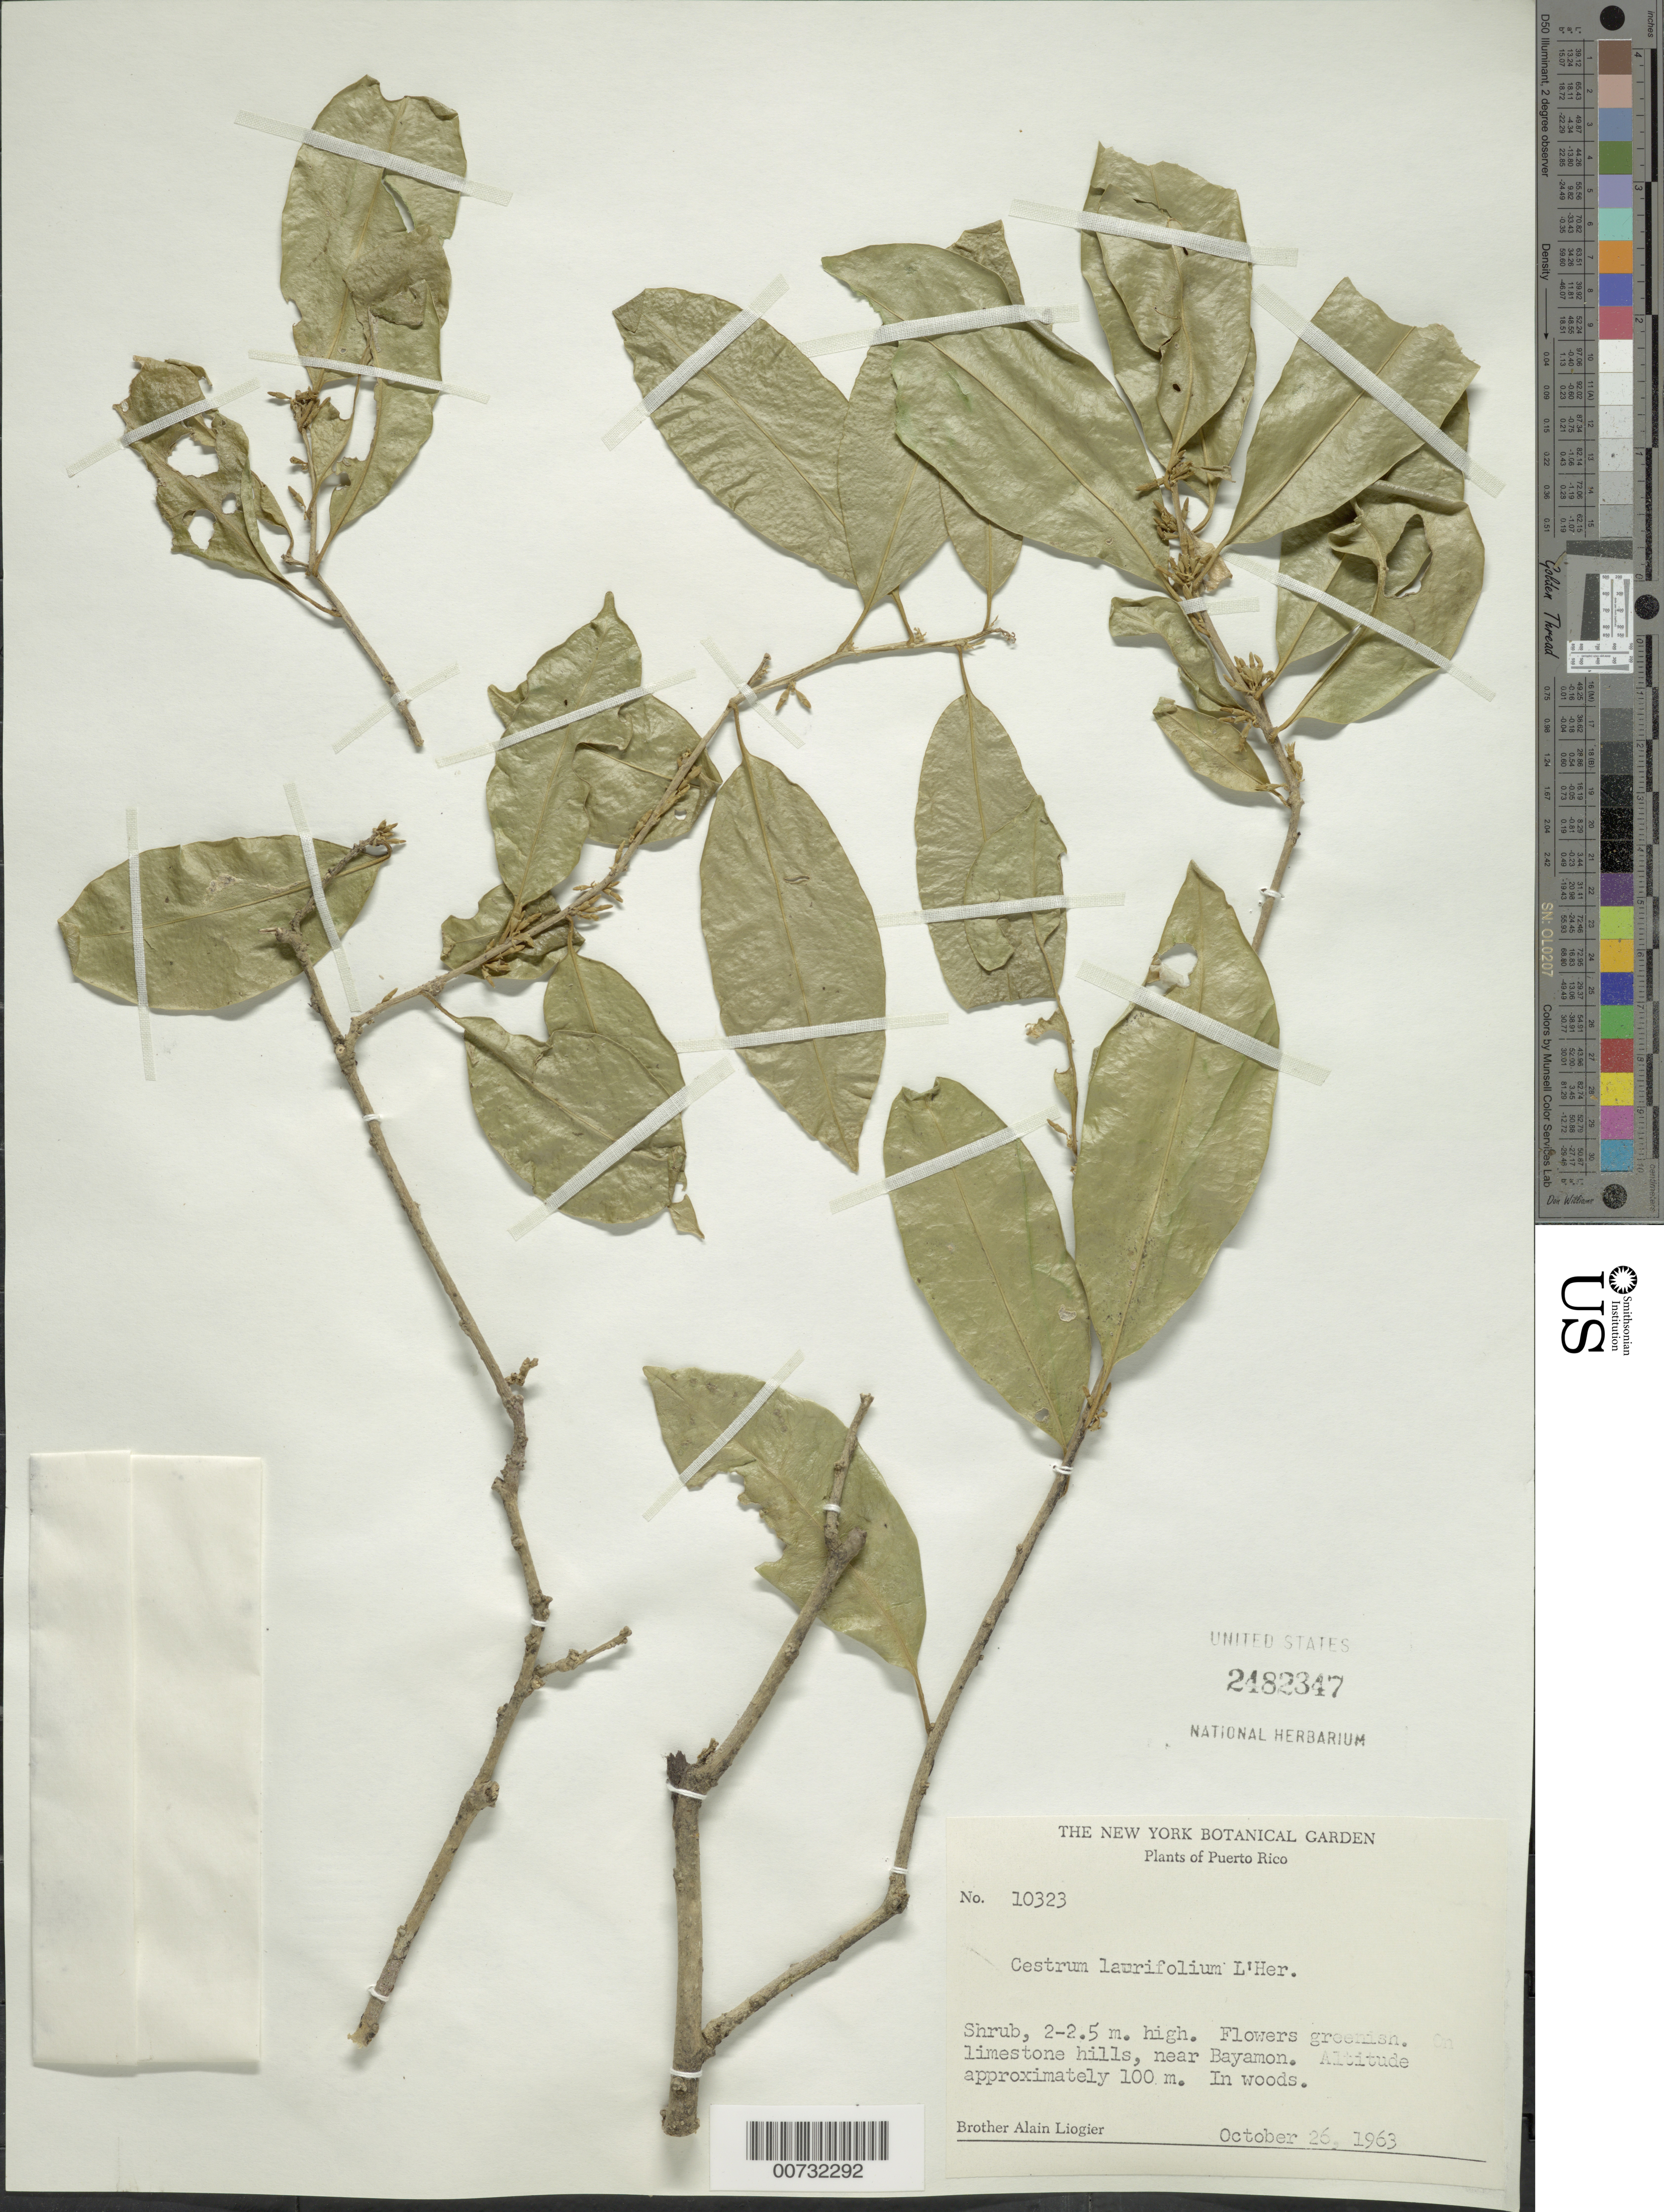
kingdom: Plantae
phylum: Tracheophyta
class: Magnoliopsida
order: Solanales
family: Solanaceae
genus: Cestrum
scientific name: Cestrum laurifolium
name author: L'Hér.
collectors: A. H. Liogier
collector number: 10323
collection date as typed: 26 Oct 1963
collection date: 1963-10-26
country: Puerto Rico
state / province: Bayamón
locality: Bayamon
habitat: In woods, limestone hills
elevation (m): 100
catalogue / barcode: US 2482347